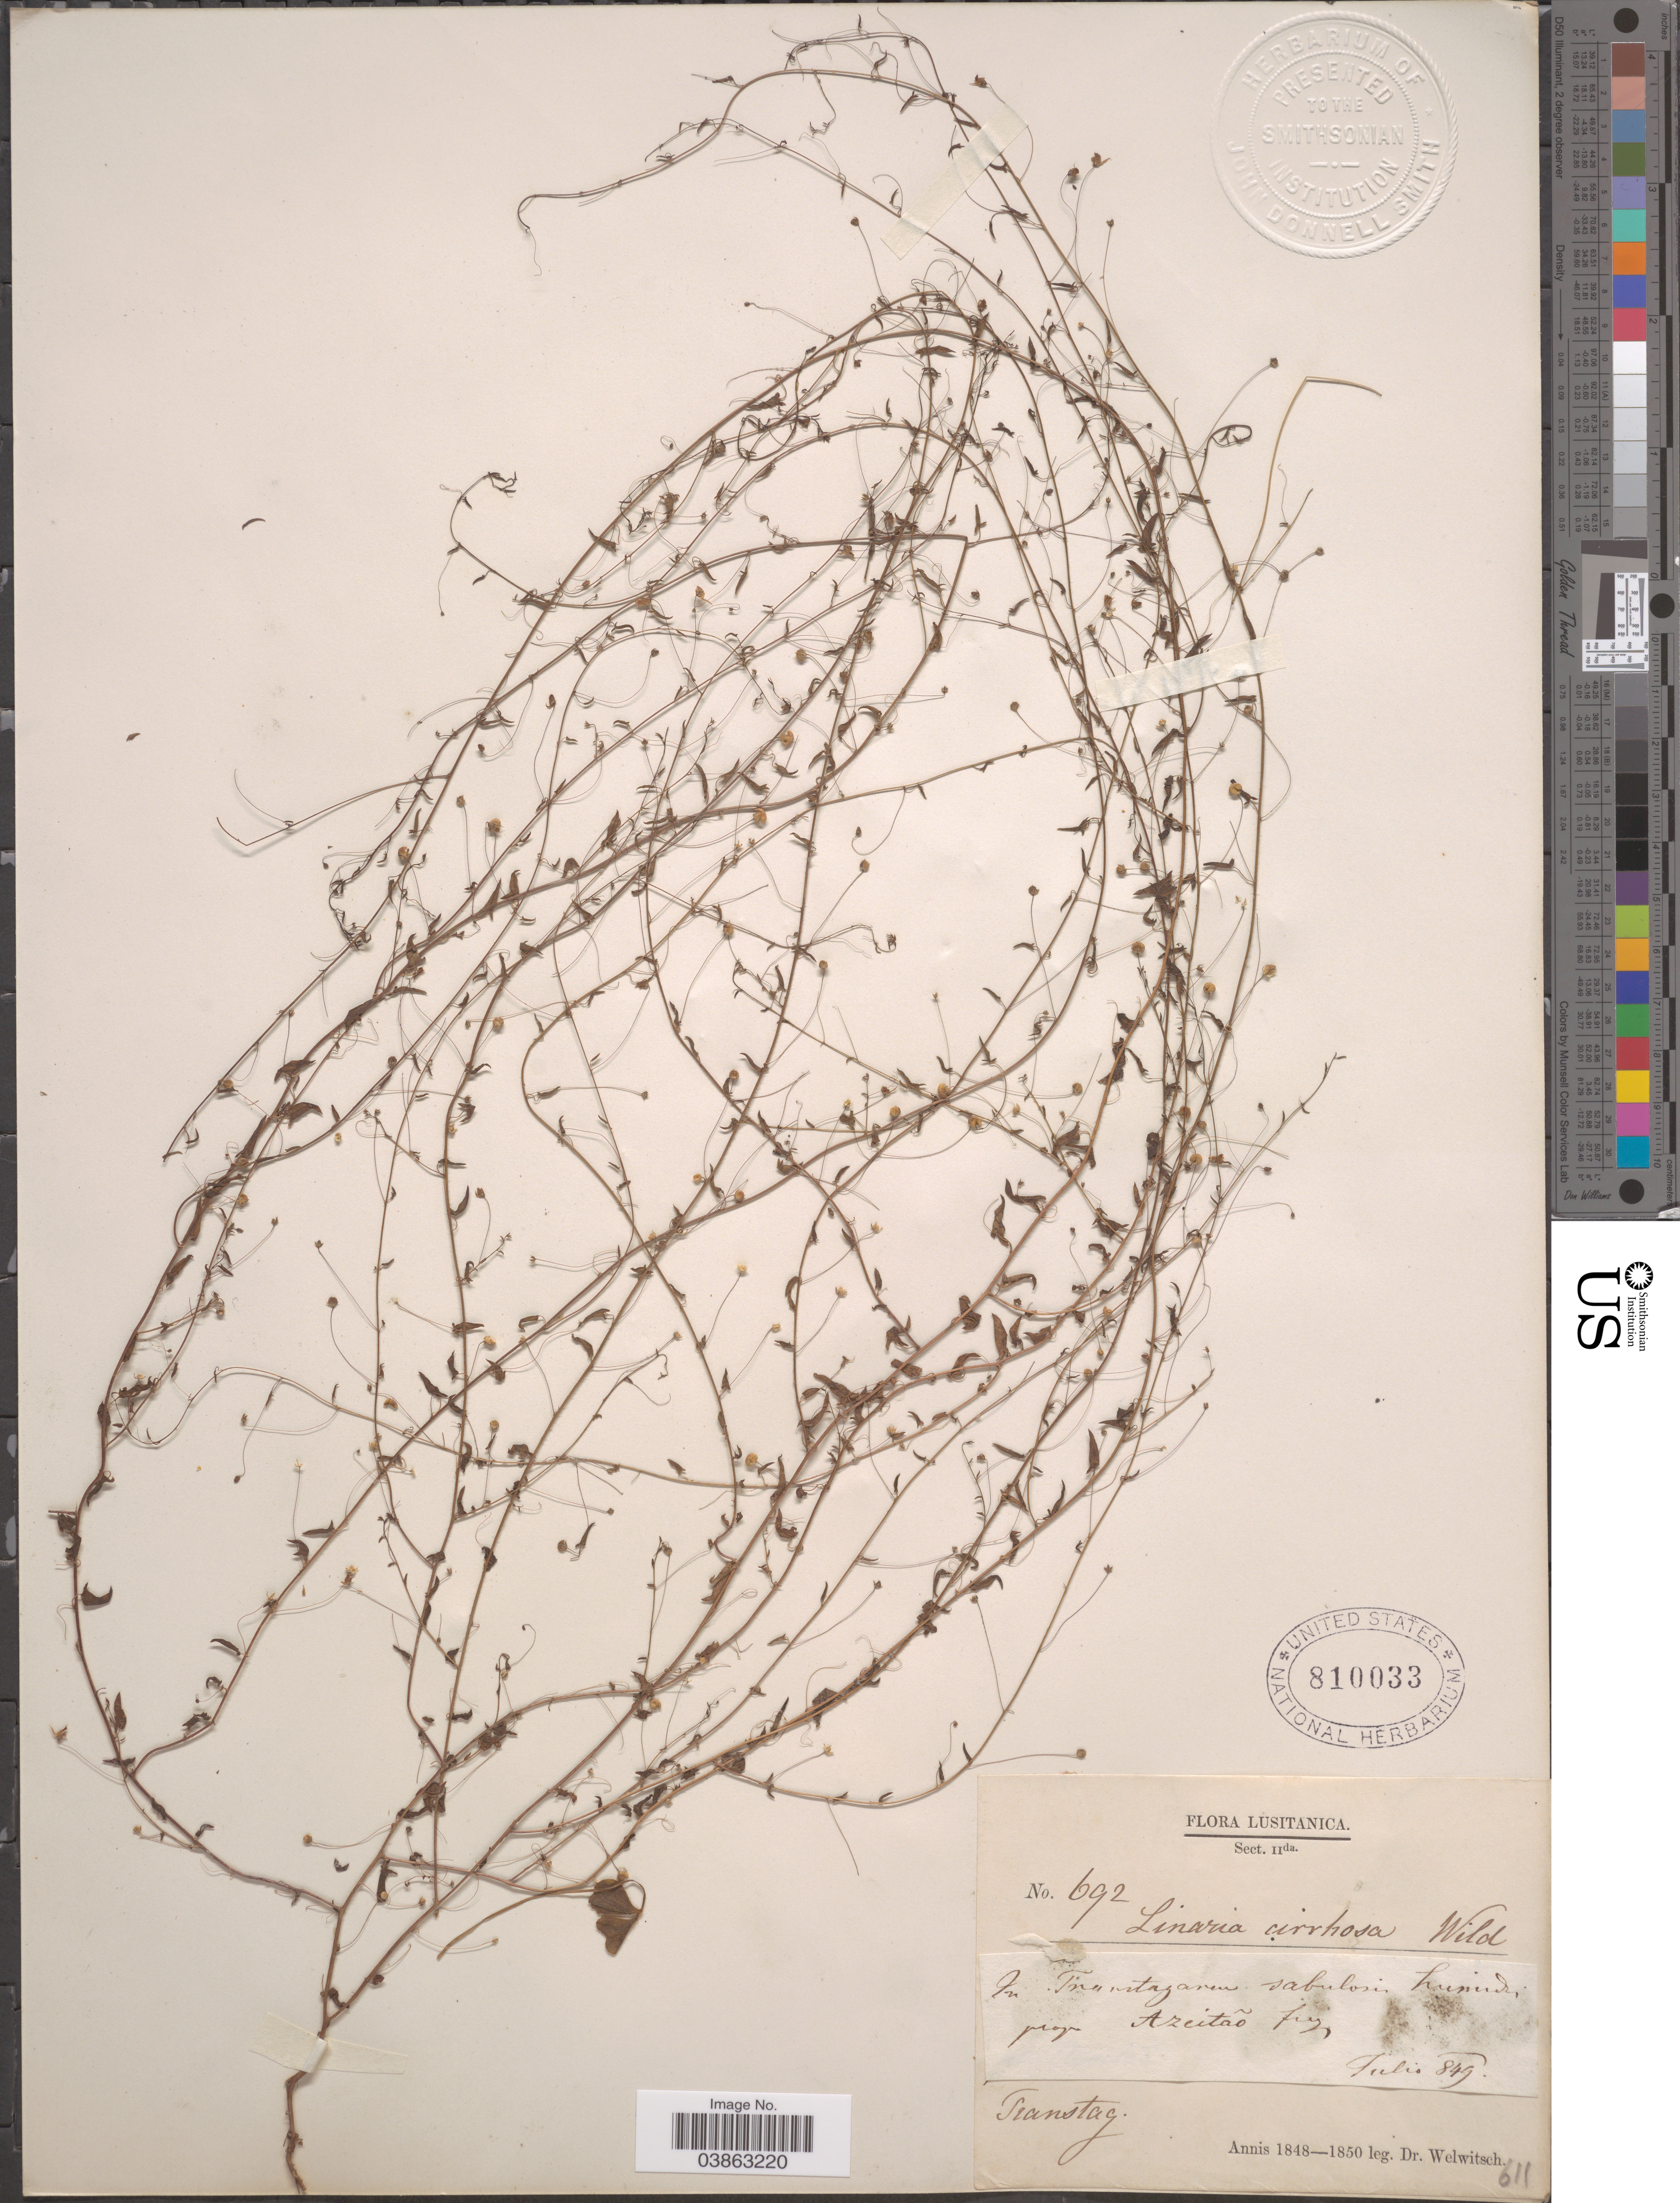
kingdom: Plantae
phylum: Tracheophyta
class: Magnoliopsida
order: Lamiales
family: Plantaginaceae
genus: Linaria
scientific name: Linaria cirrhosa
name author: (L.) Cav.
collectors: -. Welwitsch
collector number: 692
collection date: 1849-07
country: Portugal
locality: Lusitanica. In Transtagaren sabulosis humidis prope Azeitað friz [interpreted]. Transtag.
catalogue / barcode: US 810033